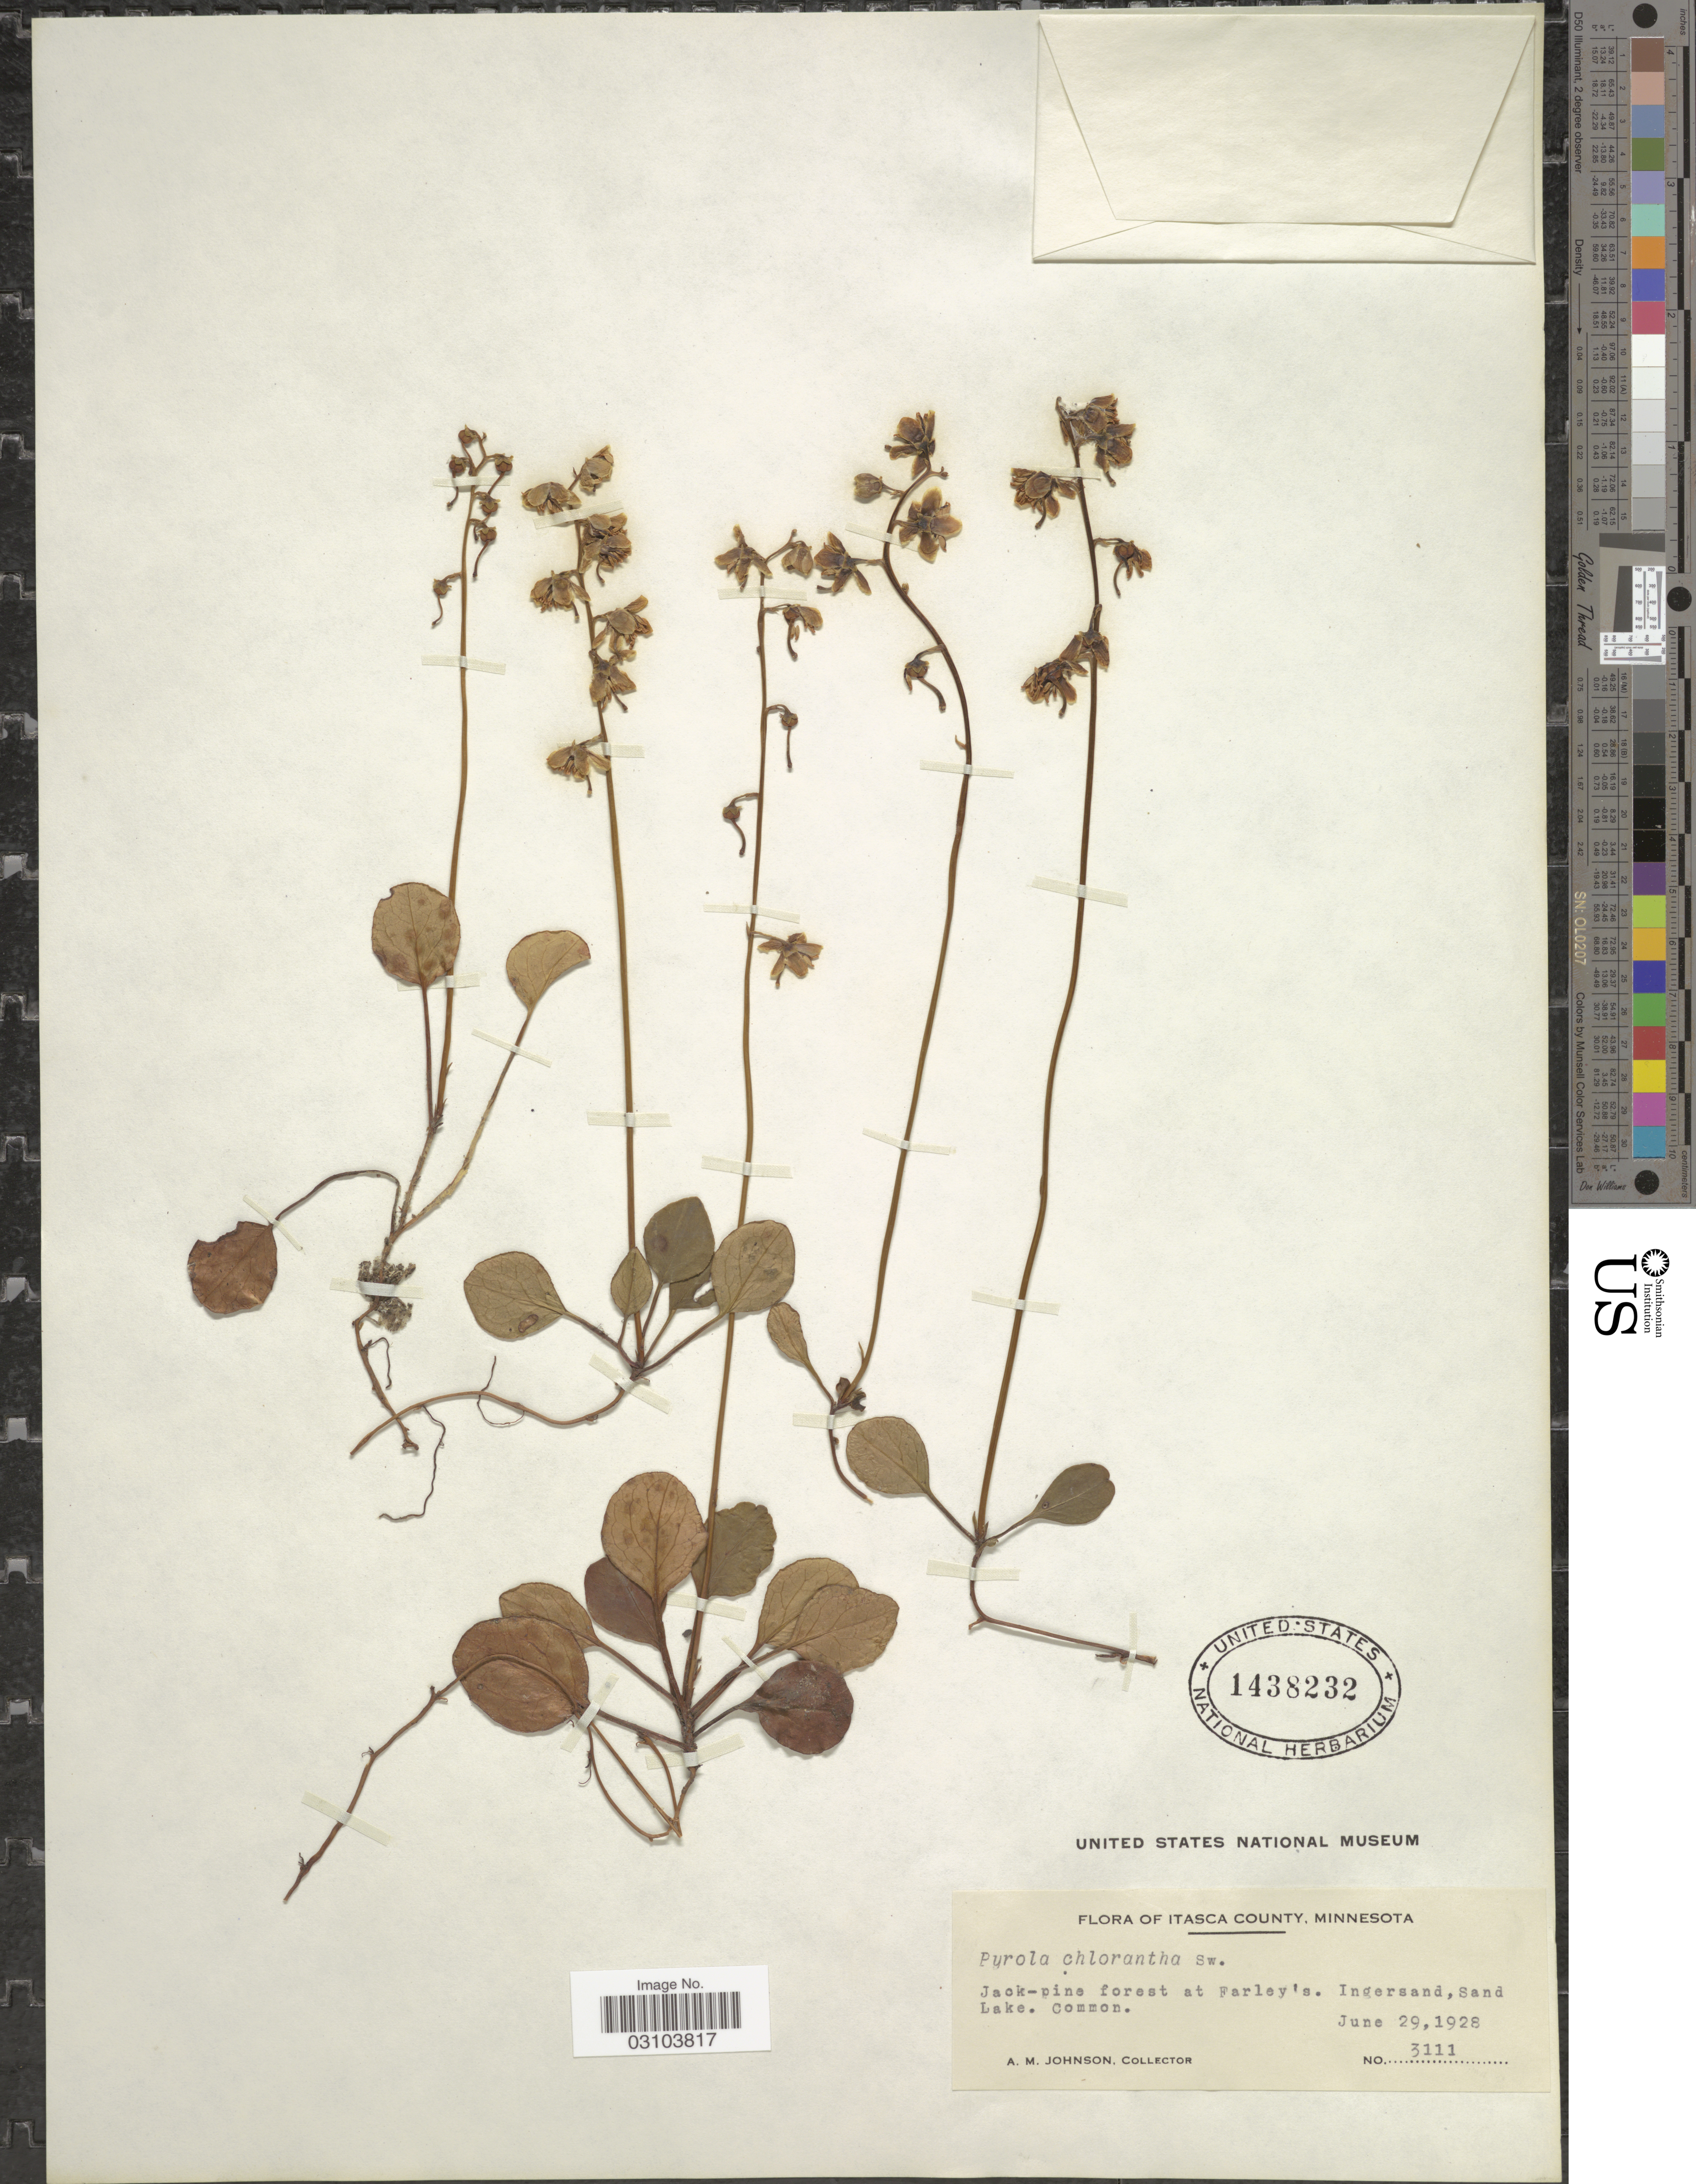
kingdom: Plantae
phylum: Tracheophyta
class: Magnoliopsida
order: Ericales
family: Ericaceae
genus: Pyrola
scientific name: Pyrola chlorantha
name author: Schweigg.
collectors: A. M. Johnson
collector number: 3111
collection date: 1928-06-29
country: United States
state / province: Minnesota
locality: Itasca County. Jack-pine forest at Farley's. Ingersand, Sand Lake.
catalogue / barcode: US 1438232